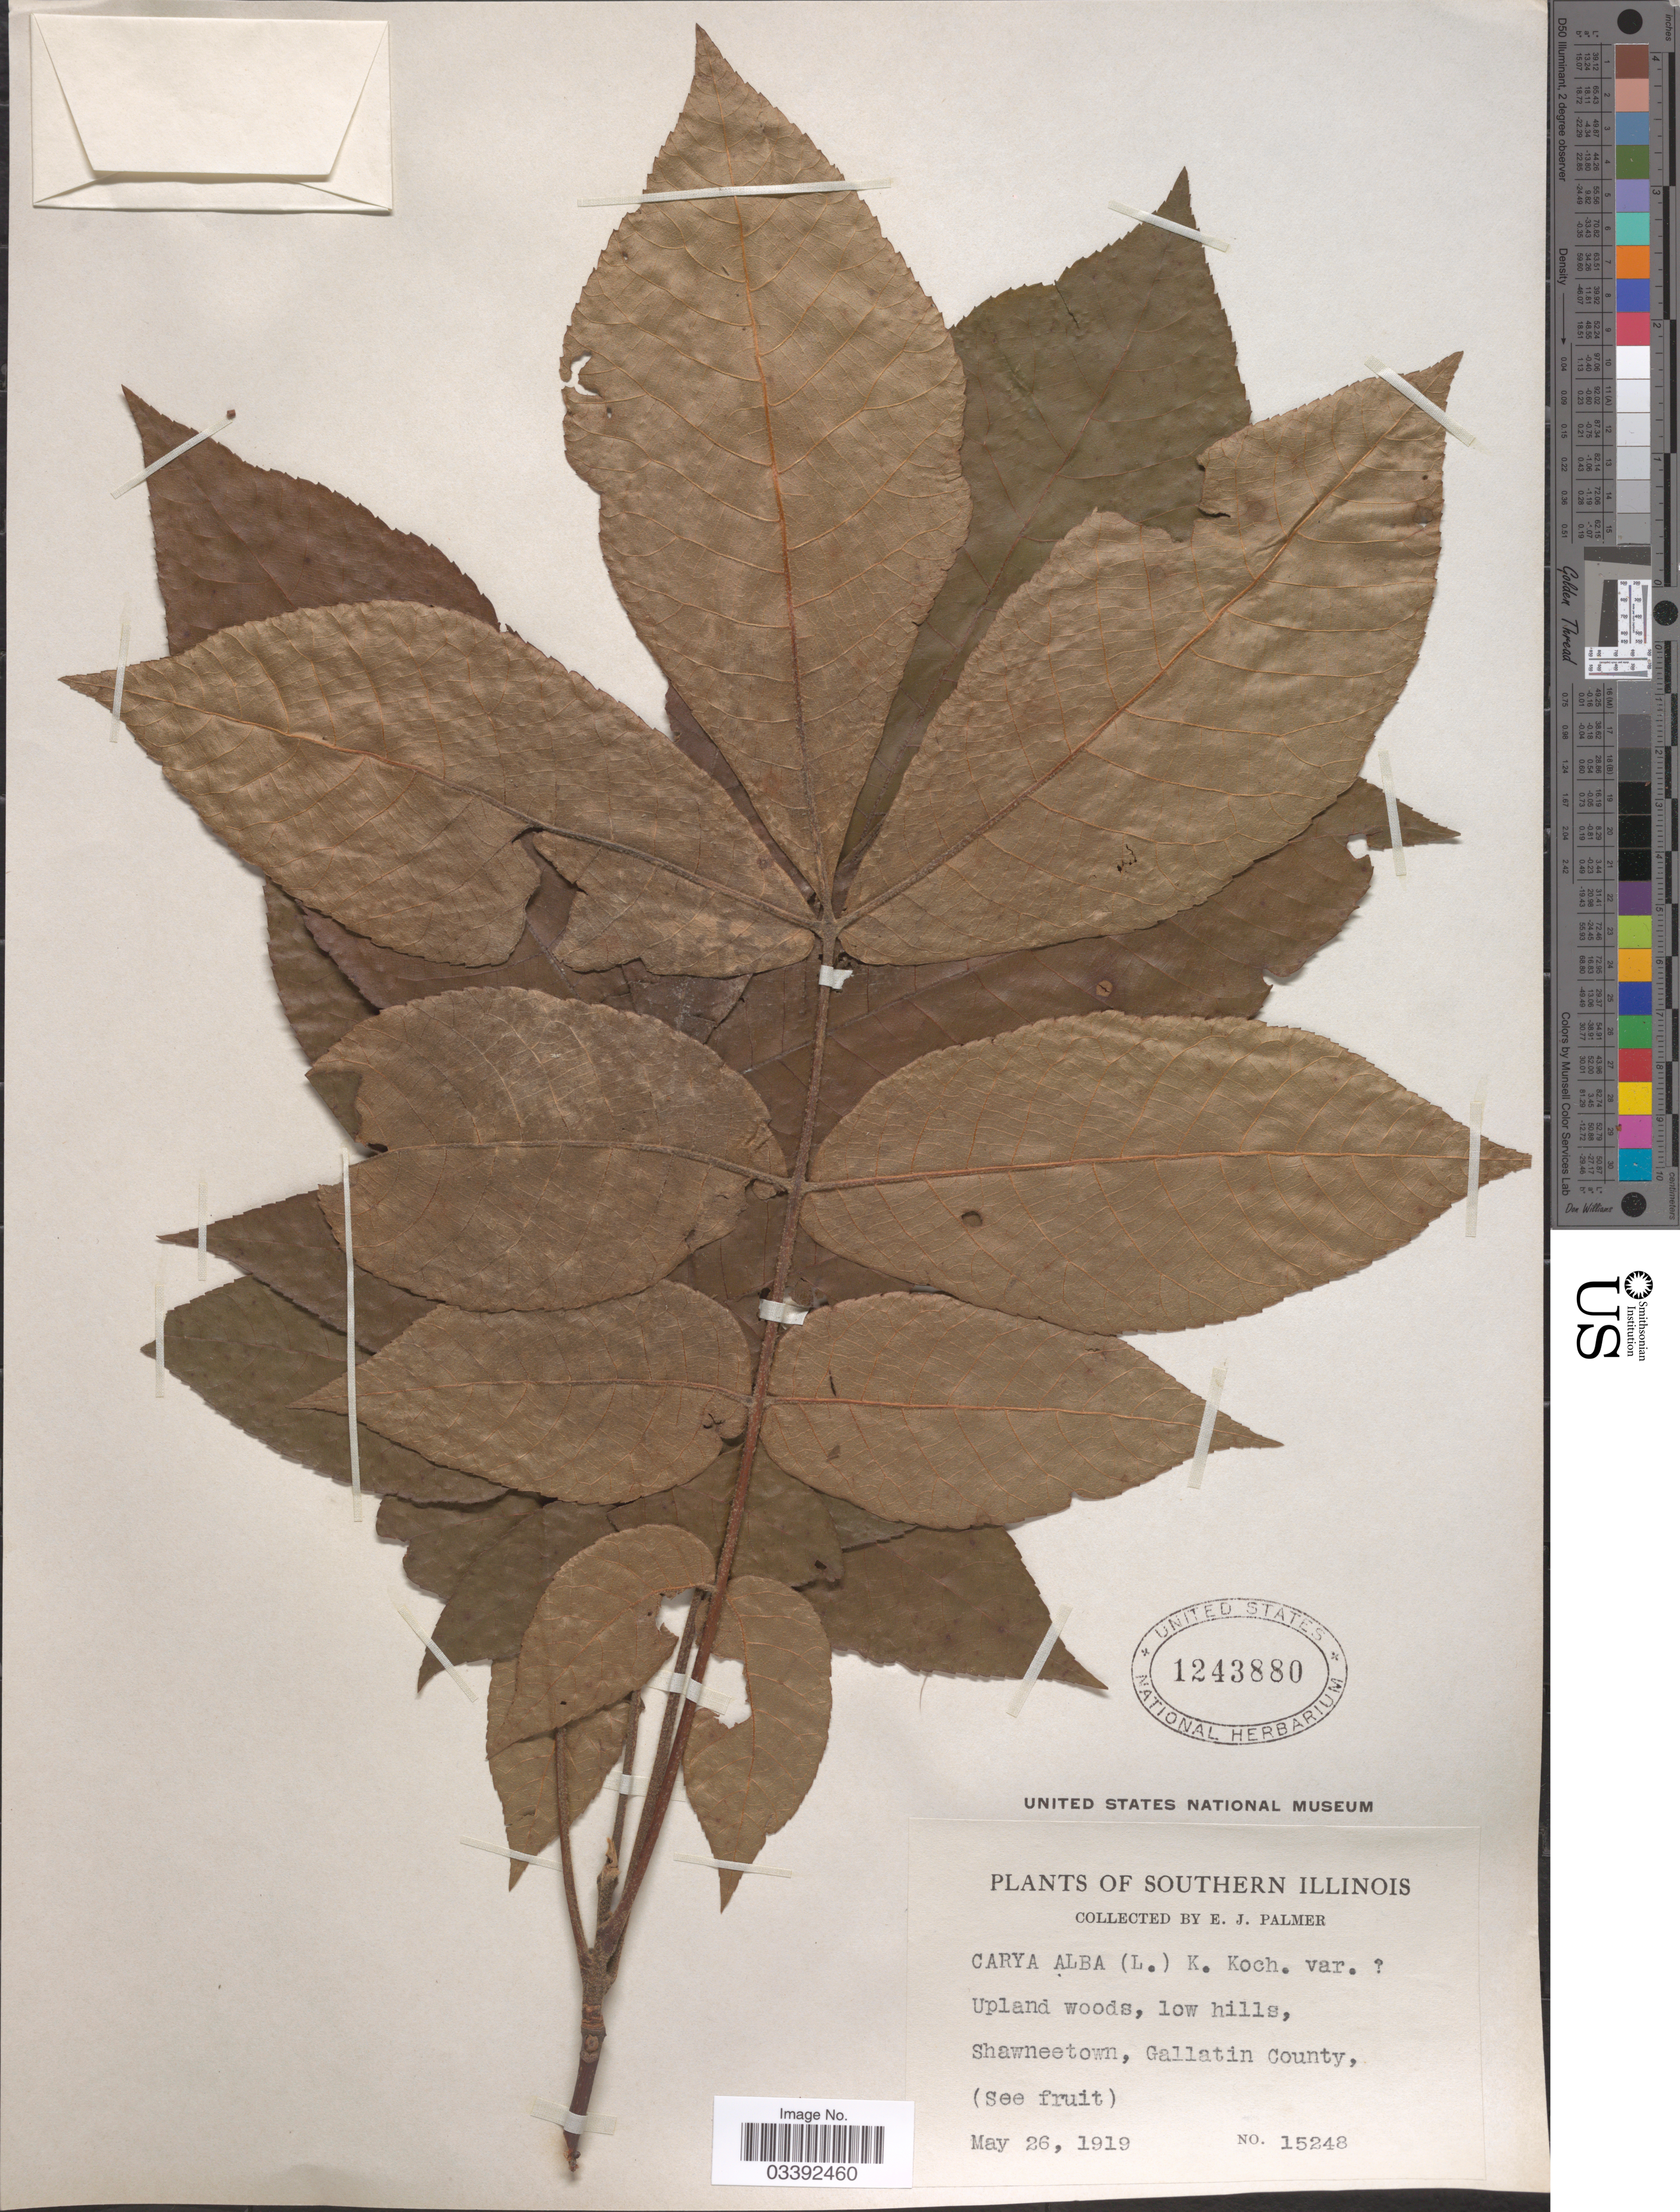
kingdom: Plantae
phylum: Tracheophyta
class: Magnoliopsida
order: Fagales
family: Juglandaceae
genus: Carya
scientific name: Carya tomentosa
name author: (Lam.) Nutt.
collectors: E. J. Palmer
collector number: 15248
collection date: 1919-05-26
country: United States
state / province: Illinois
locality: Southern Illinois. Shawneetown, Gallatin County.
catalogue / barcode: US 1243880